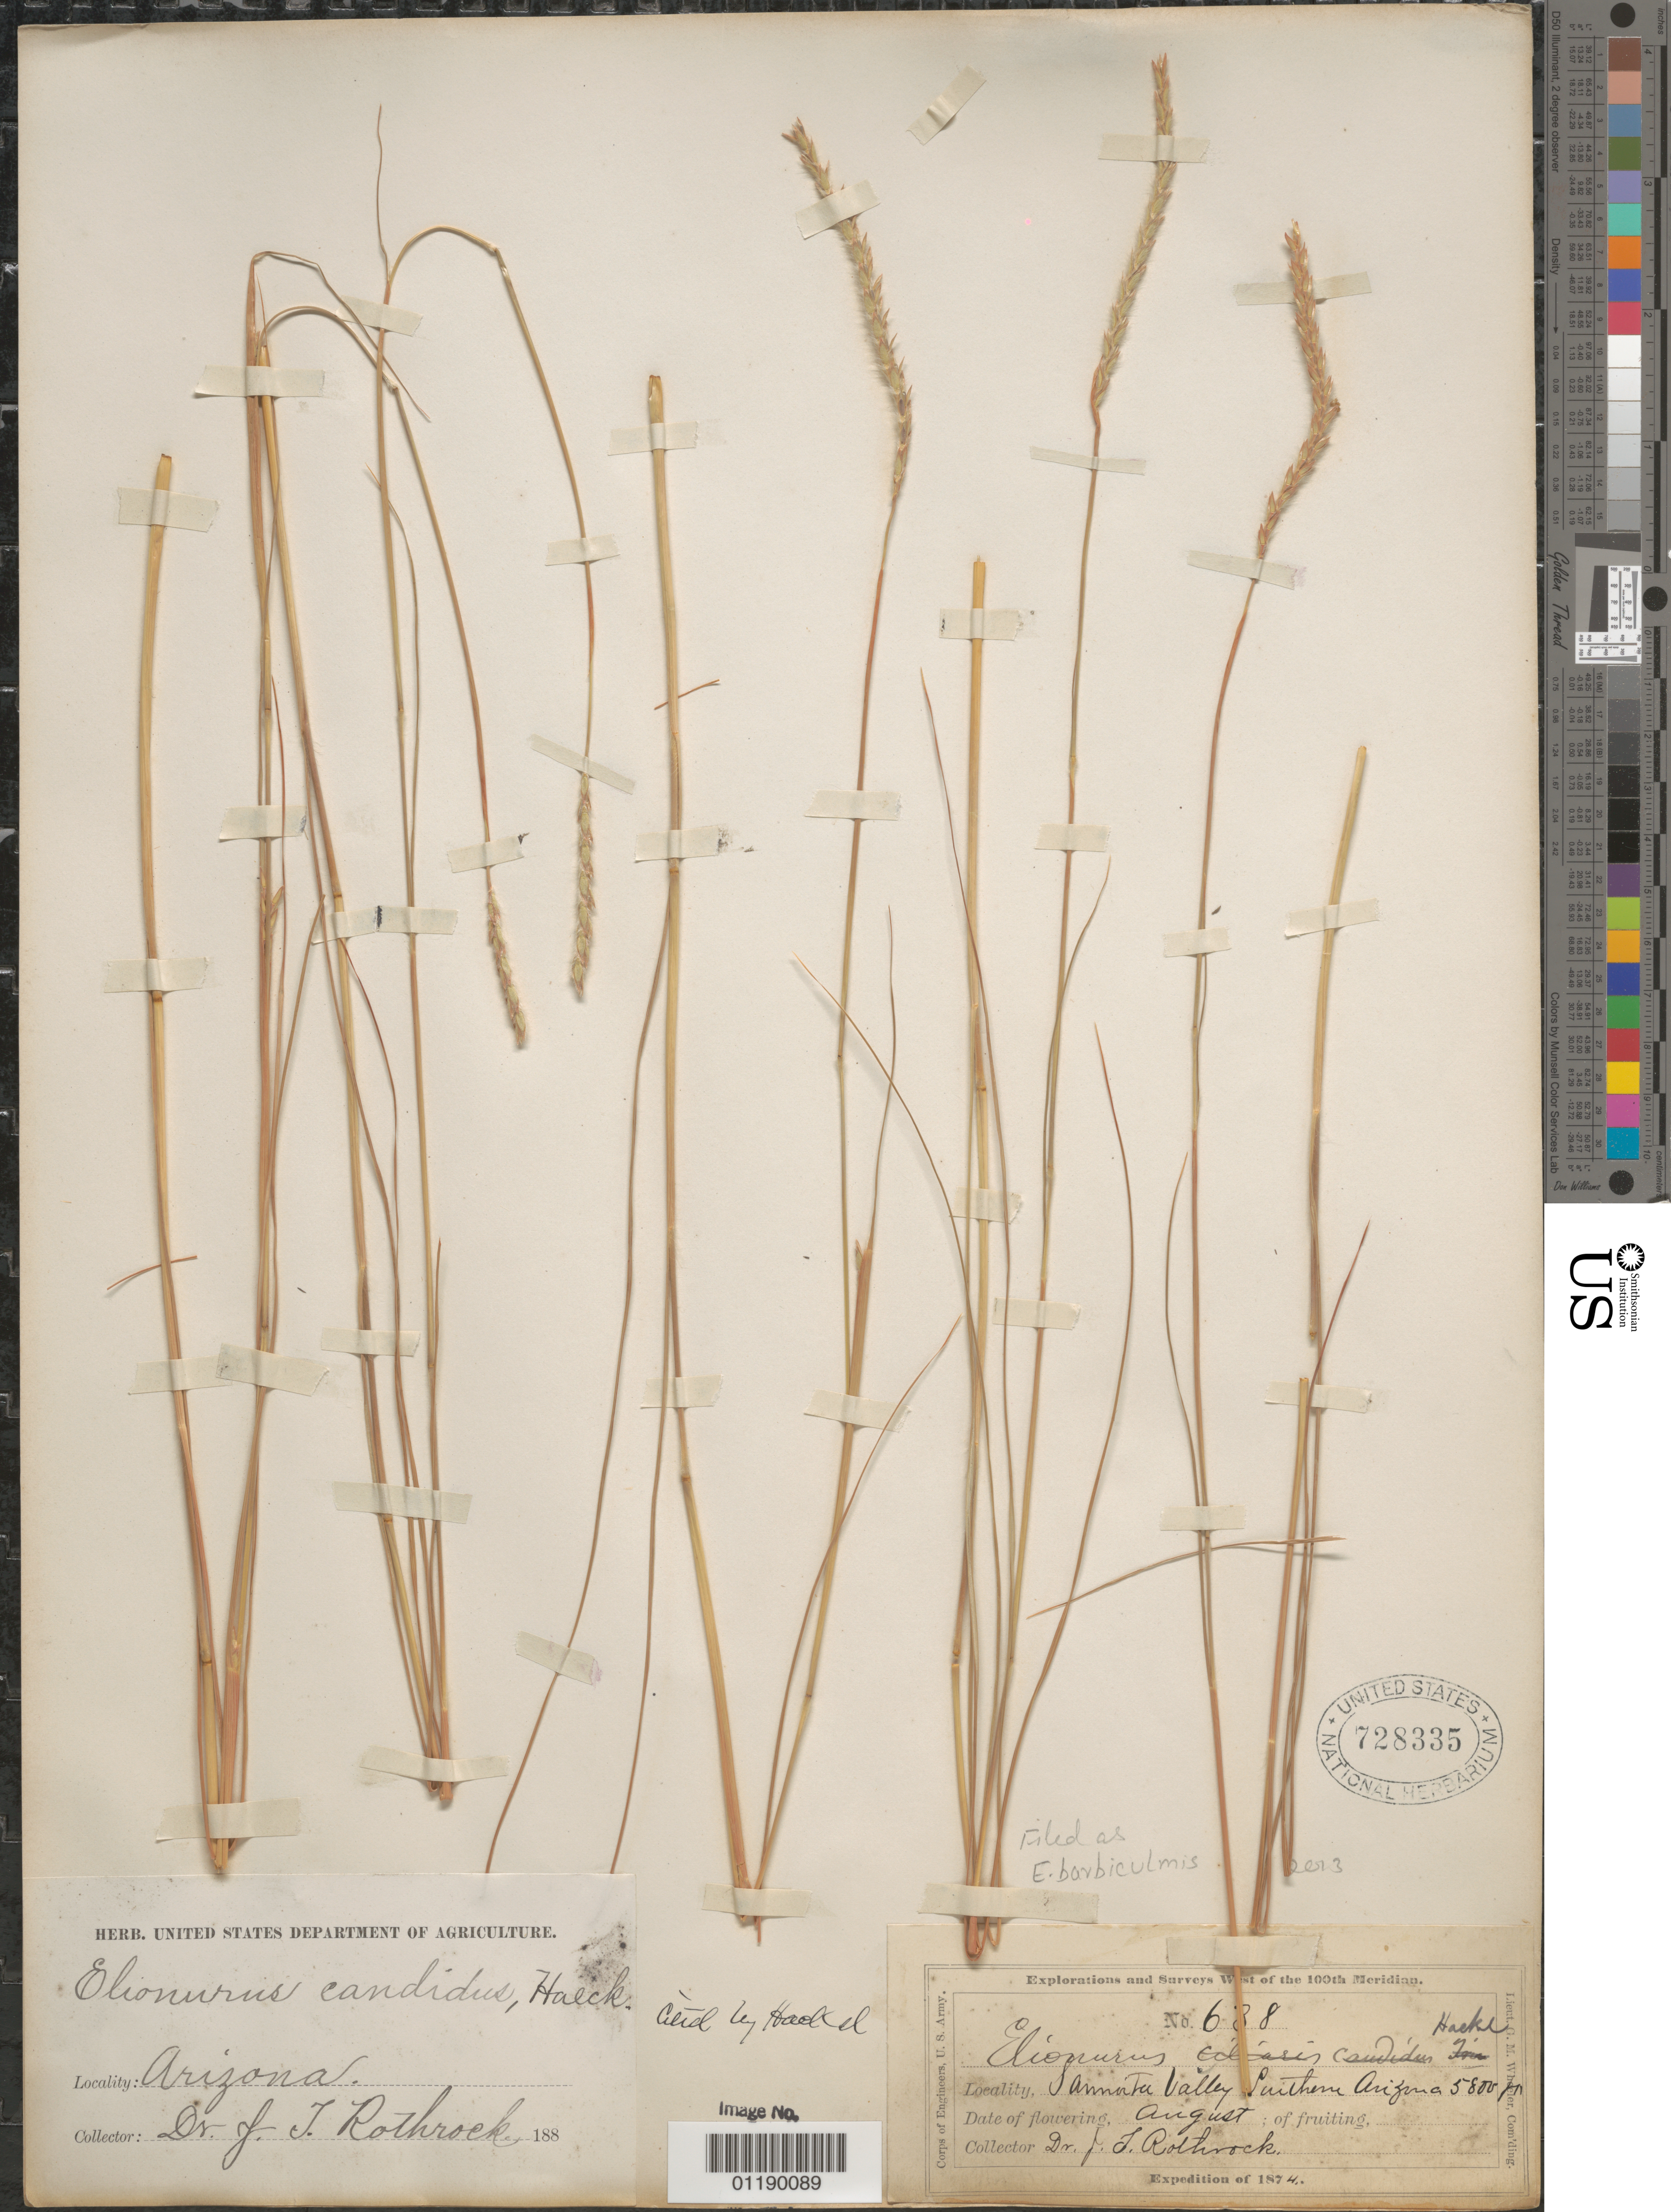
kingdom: Plantae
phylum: Tracheophyta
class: Liliopsida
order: Poales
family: Poaceae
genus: Elionurus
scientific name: Elionurus barbiculmis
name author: Hack. in A. DC.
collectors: J. T. Rothrock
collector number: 638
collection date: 1874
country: United States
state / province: Arizona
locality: Sonoita Valley, S. Arizona.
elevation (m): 1768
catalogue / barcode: US 728335